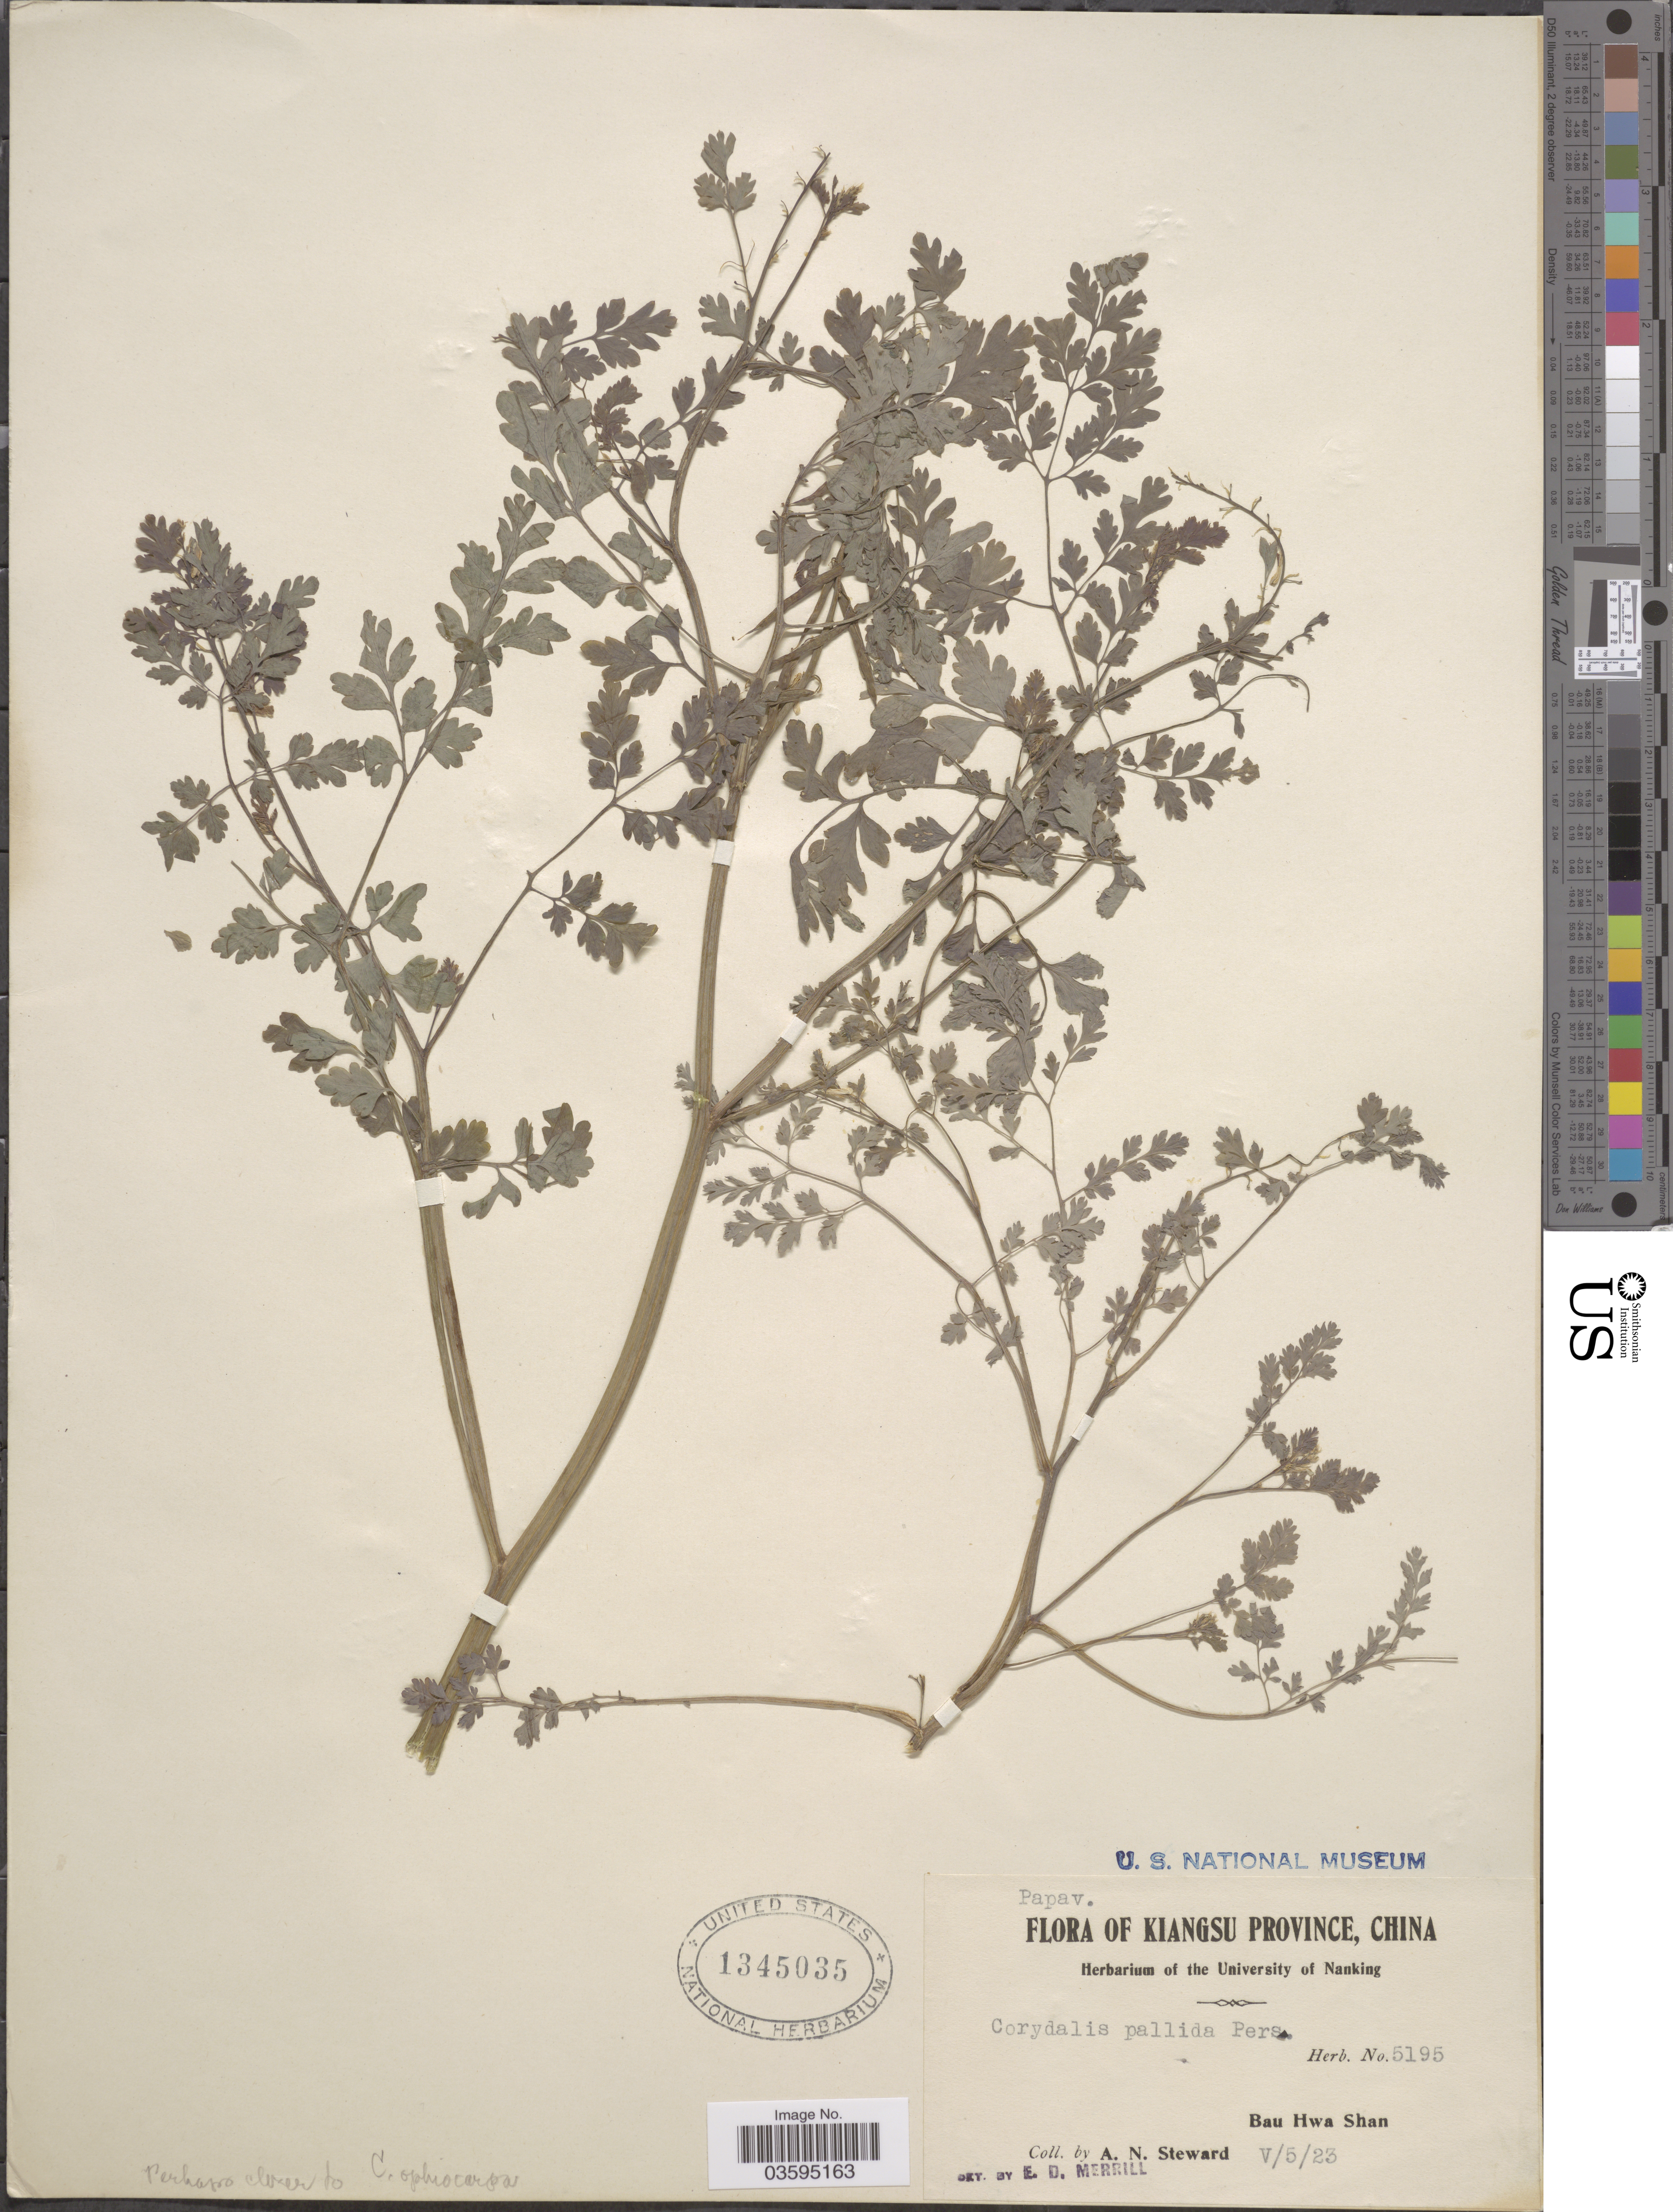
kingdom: Plantae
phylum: Tracheophyta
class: Magnoliopsida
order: Ranunculales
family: Papaveraceae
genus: Corydalis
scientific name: Corydalis ophiocarpa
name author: Hook. f. & Thomson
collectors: A. N. Steward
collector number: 5195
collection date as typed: Transcribed d/m/y: 5/5/23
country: China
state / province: Jiangsu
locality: Kiangsu Province. Bau Hwa Shan.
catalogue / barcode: US 1345035